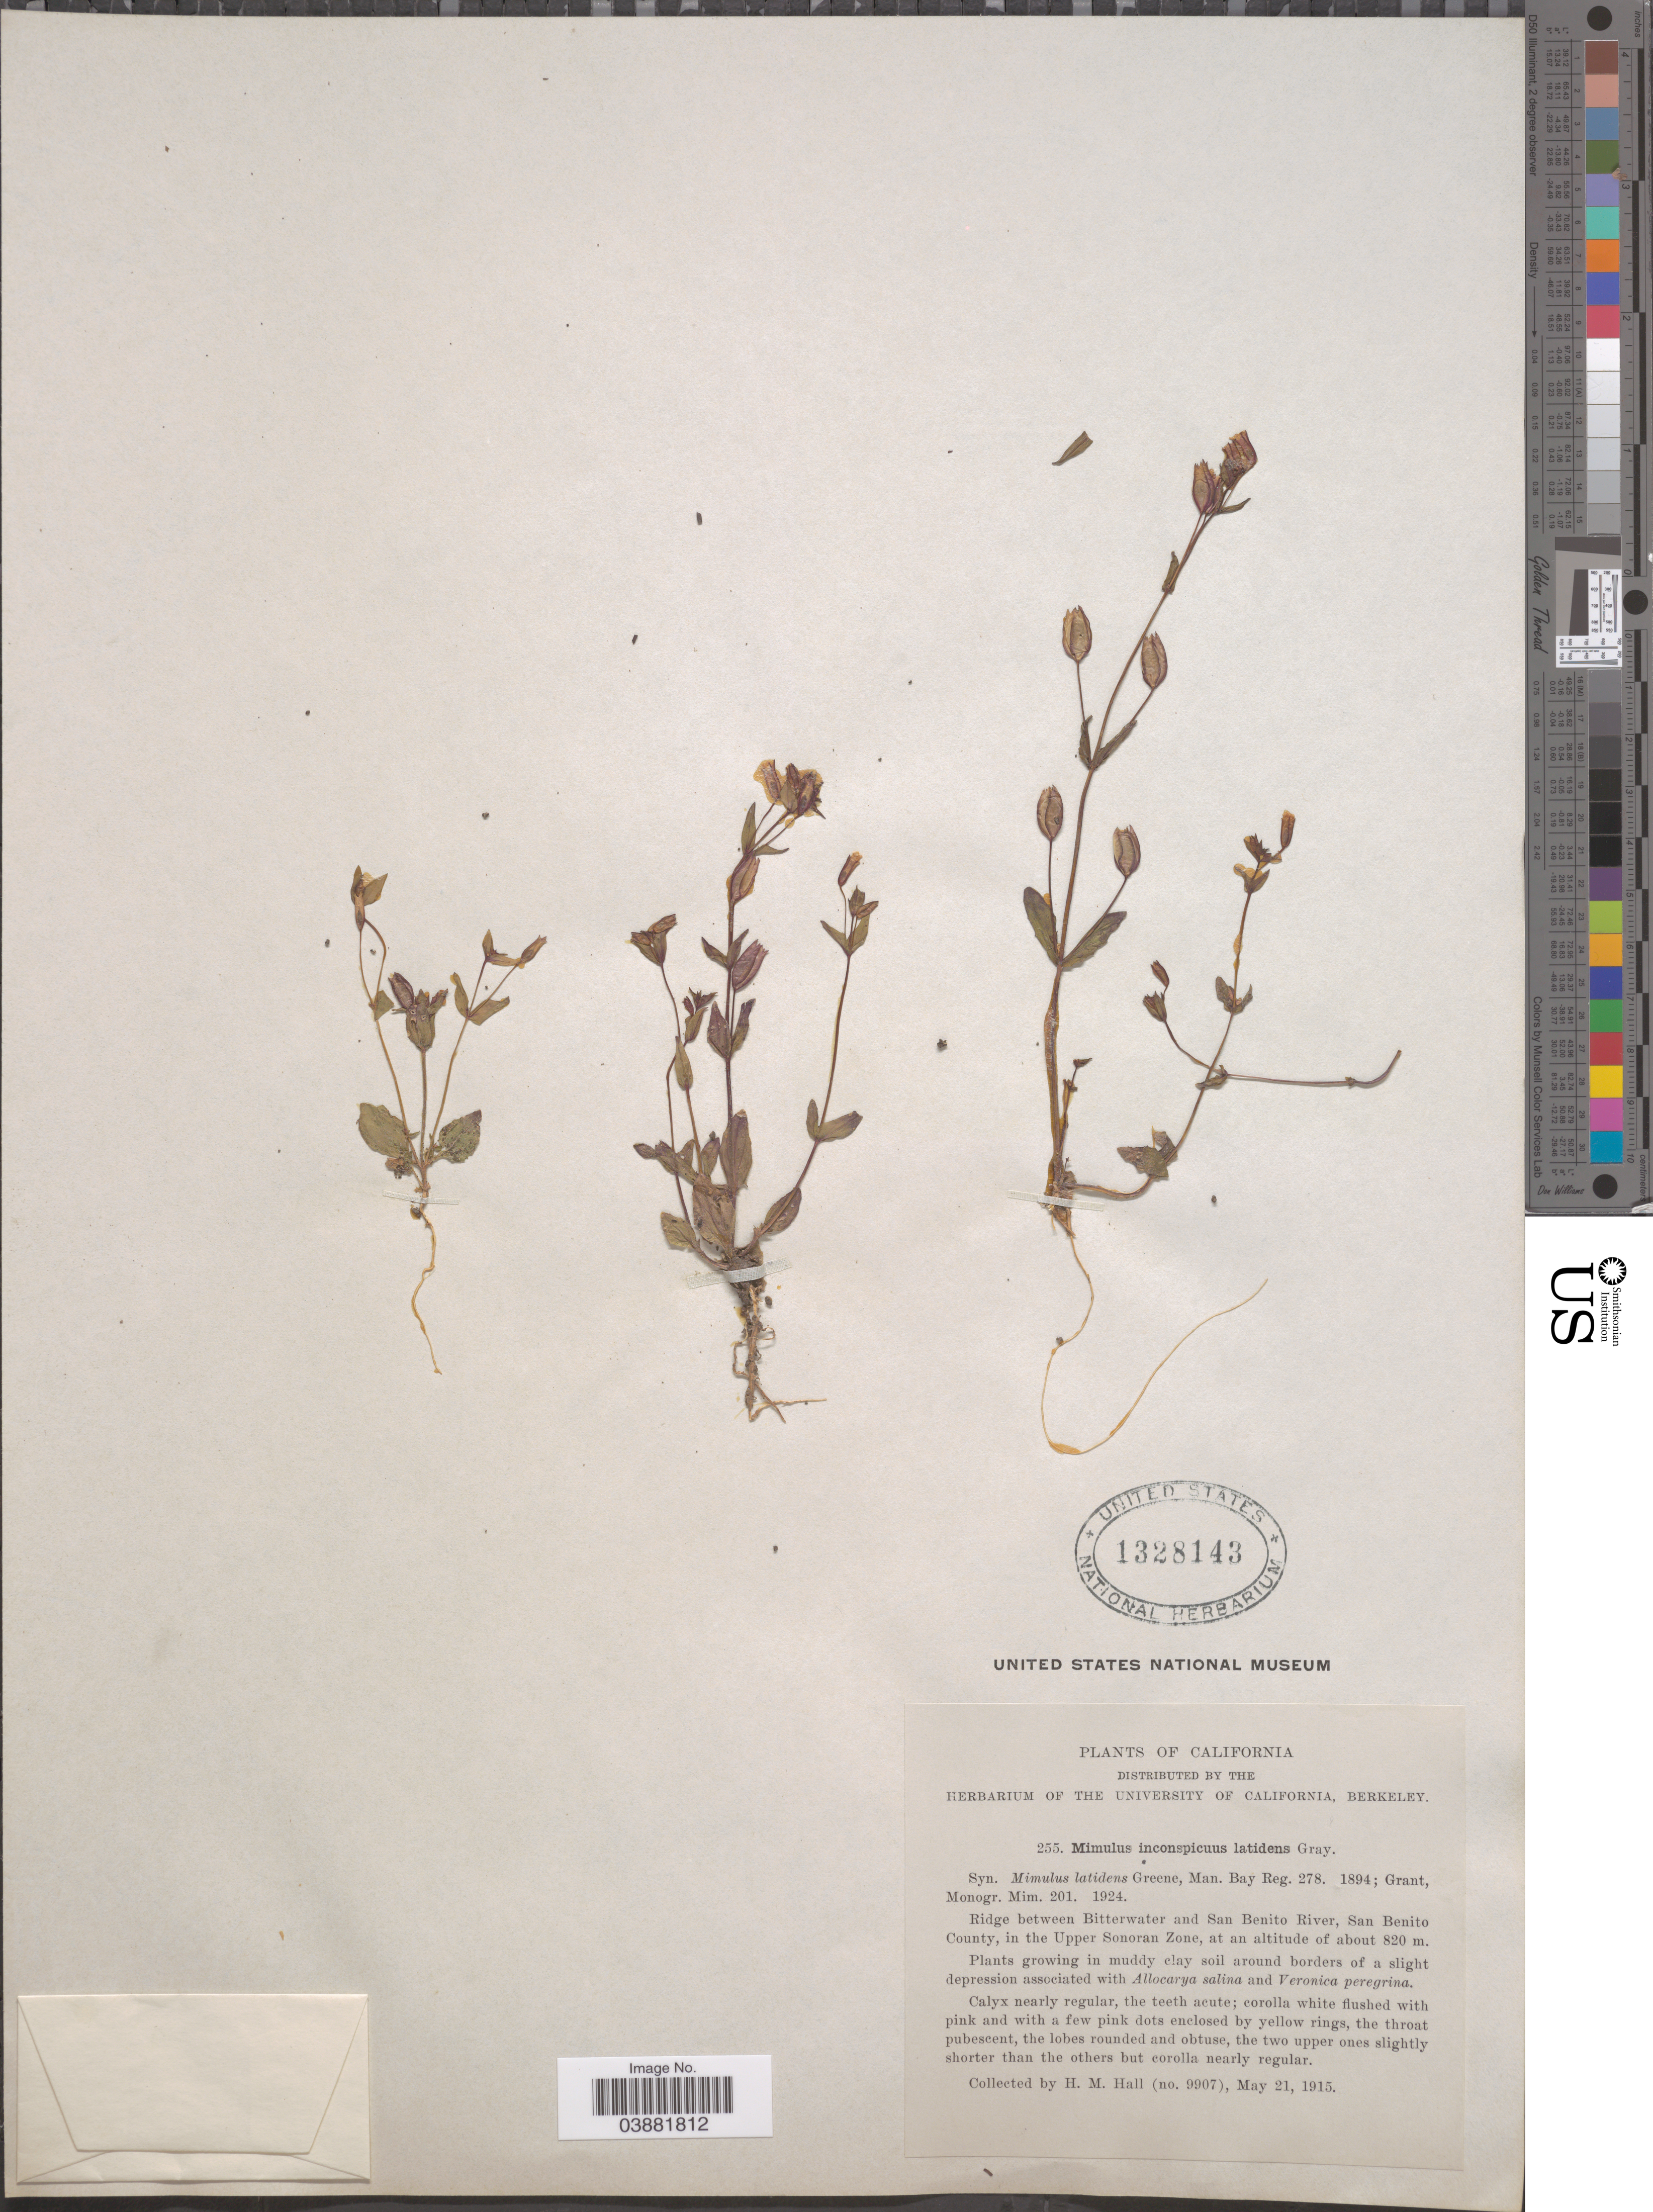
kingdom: Plantae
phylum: Tracheophyta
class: Magnoliopsida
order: Lamiales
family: Phrymaceae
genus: Mimulus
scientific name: Mimulus inconspicuus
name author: A. Gray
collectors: H. M. Hall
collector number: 9907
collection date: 1915-05-21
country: United States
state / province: California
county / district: San Benito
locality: Ridge between Bitterwater and San Benito River, San Benito County, in the Upper Sonoran Zone.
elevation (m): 820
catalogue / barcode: US 1328143